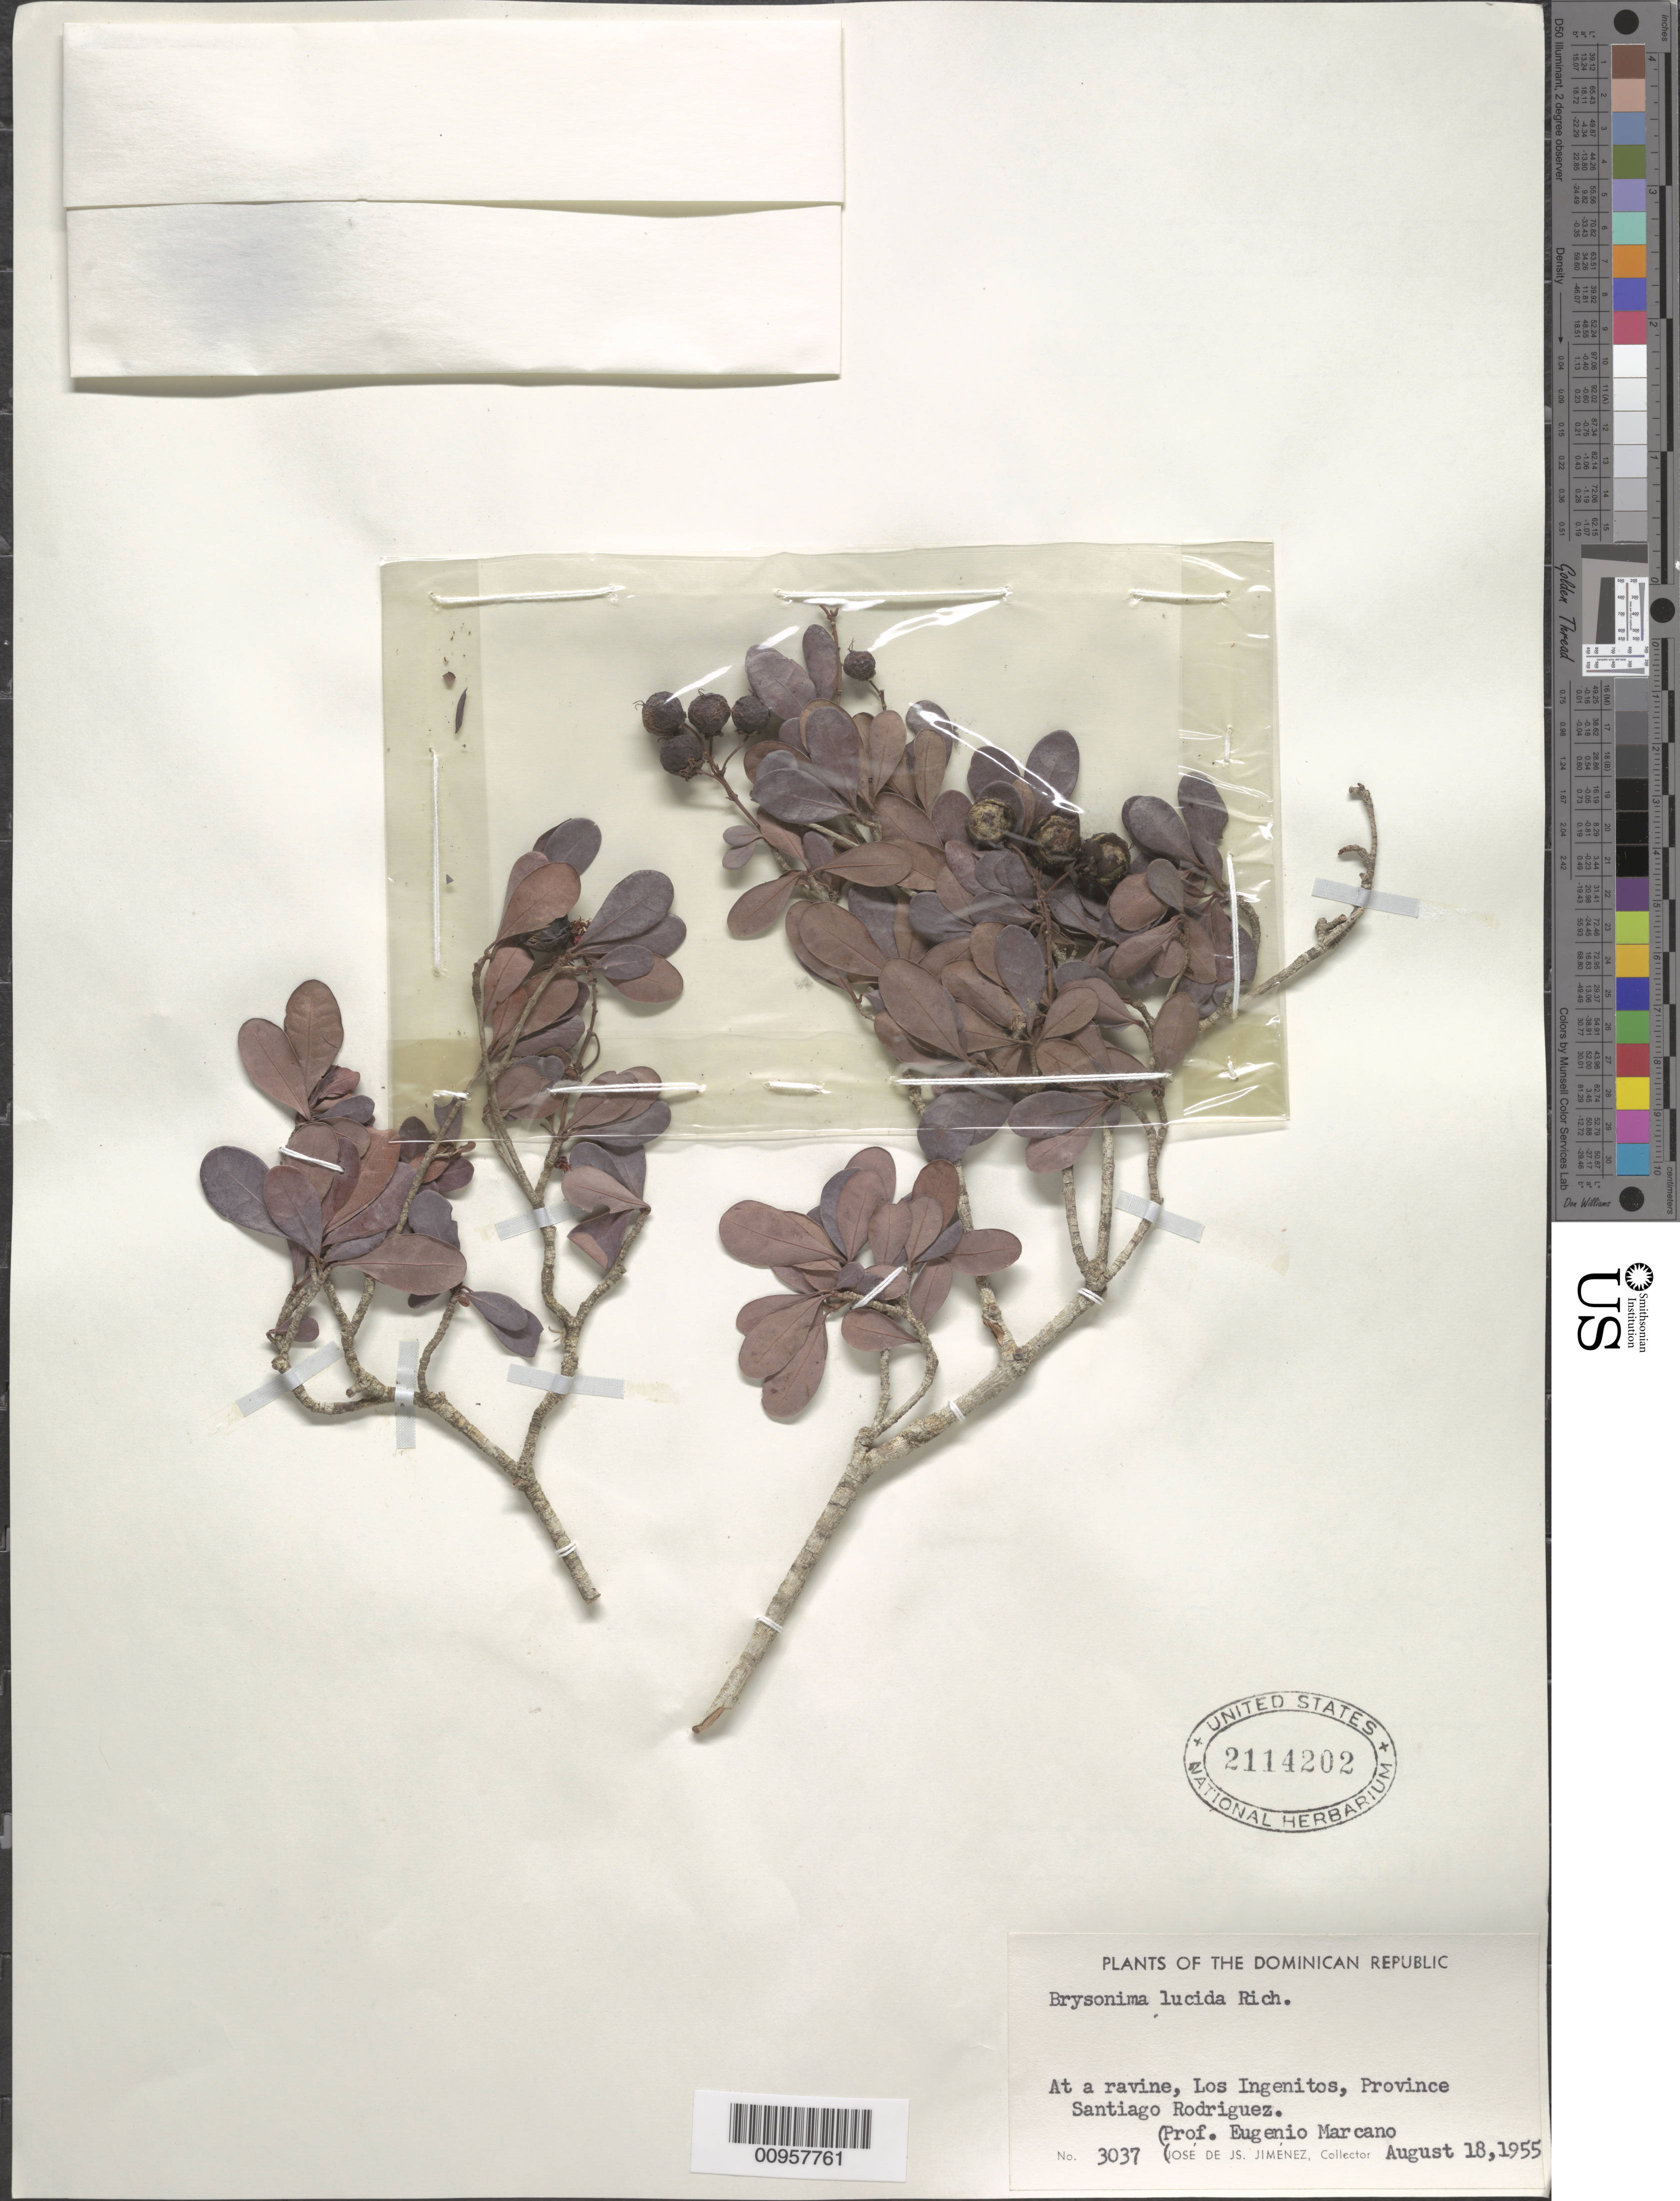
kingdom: Plantae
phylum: Tracheophyta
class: Magnoliopsida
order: Malpighiales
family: Malpighiaceae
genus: Byrsonima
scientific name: Byrsonima lucida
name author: (Mill.) DC.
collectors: J. J. Jiménez Almonte & E. J. Marcano F.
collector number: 3037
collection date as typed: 18 Aug 1955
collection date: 1955-08-18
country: Dominican Republic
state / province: Santiago Rodriguez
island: Hispaniola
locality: Los Ingenitos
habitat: At a ravine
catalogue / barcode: US 2114202